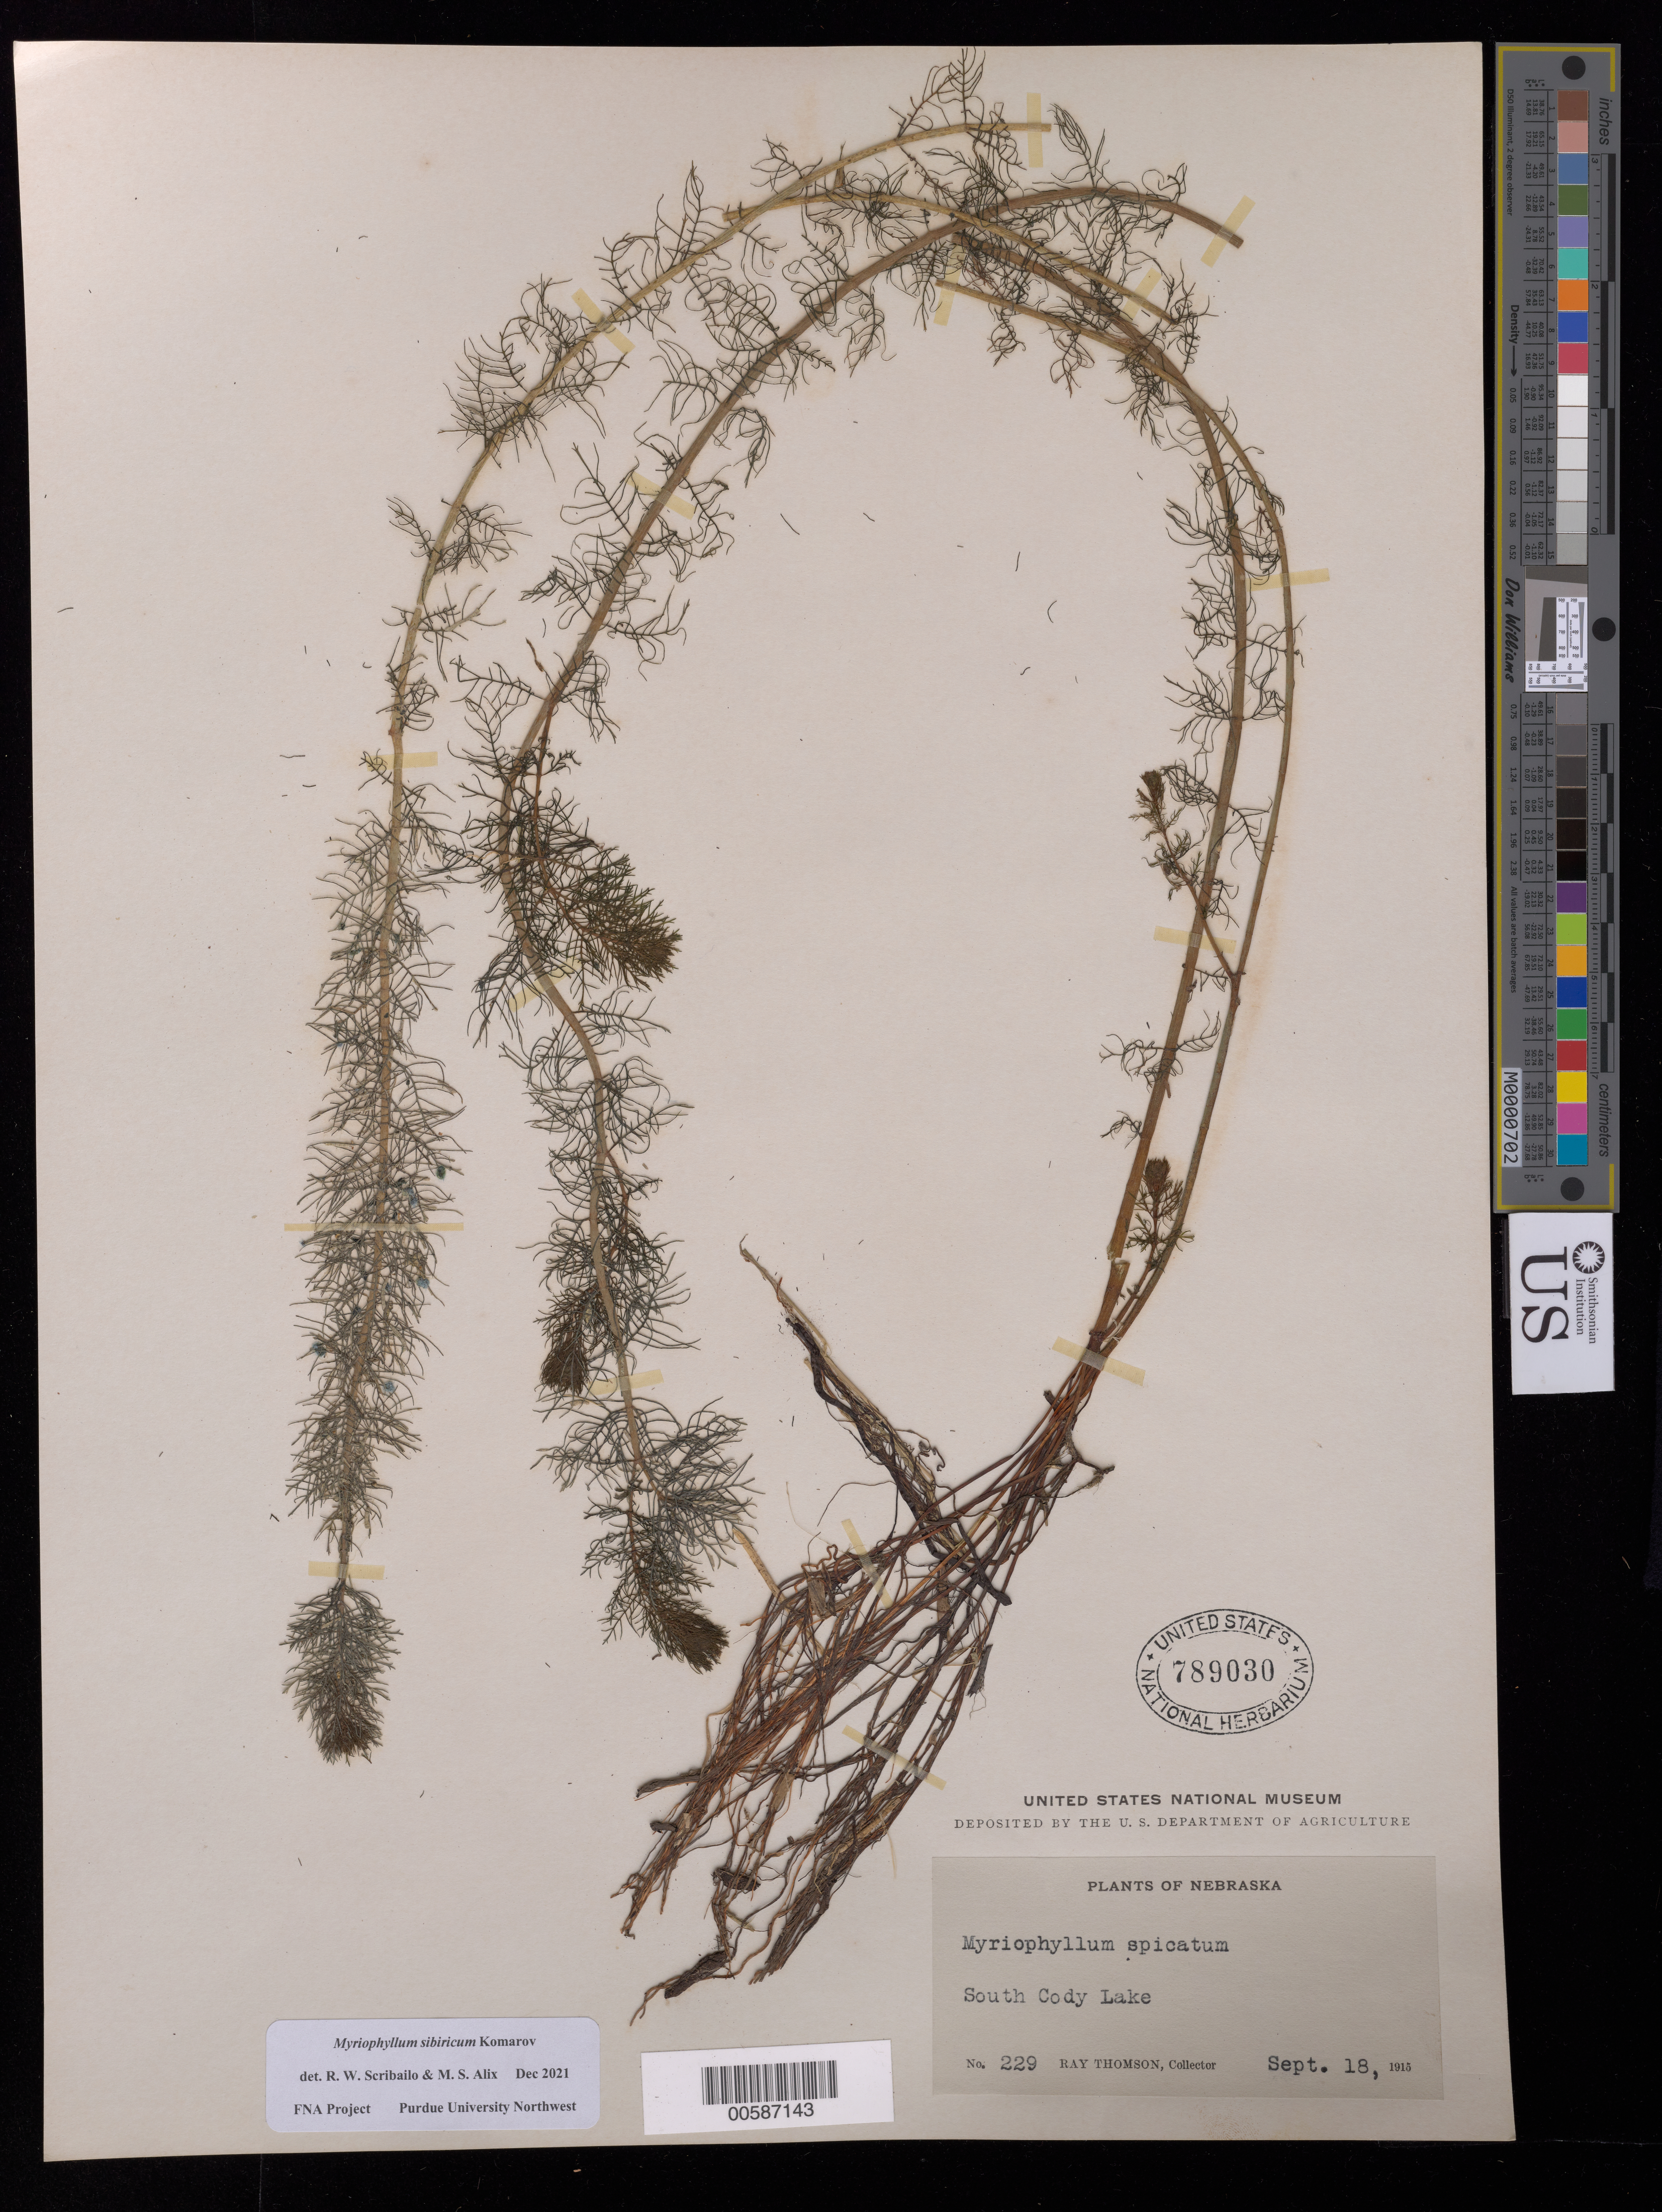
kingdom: Plantae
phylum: Tracheophyta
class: Magnoliopsida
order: Saxifragales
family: Haloragaceae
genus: Myriophyllum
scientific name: Myriophyllum sibiricum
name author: Kom.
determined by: Scribailo, R. W.; Alix, M. S.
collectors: R. Thomason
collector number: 229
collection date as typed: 18 Sep 1915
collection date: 1915-09-18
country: United States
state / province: Nebraska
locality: South Cody Lake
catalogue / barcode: US 789030